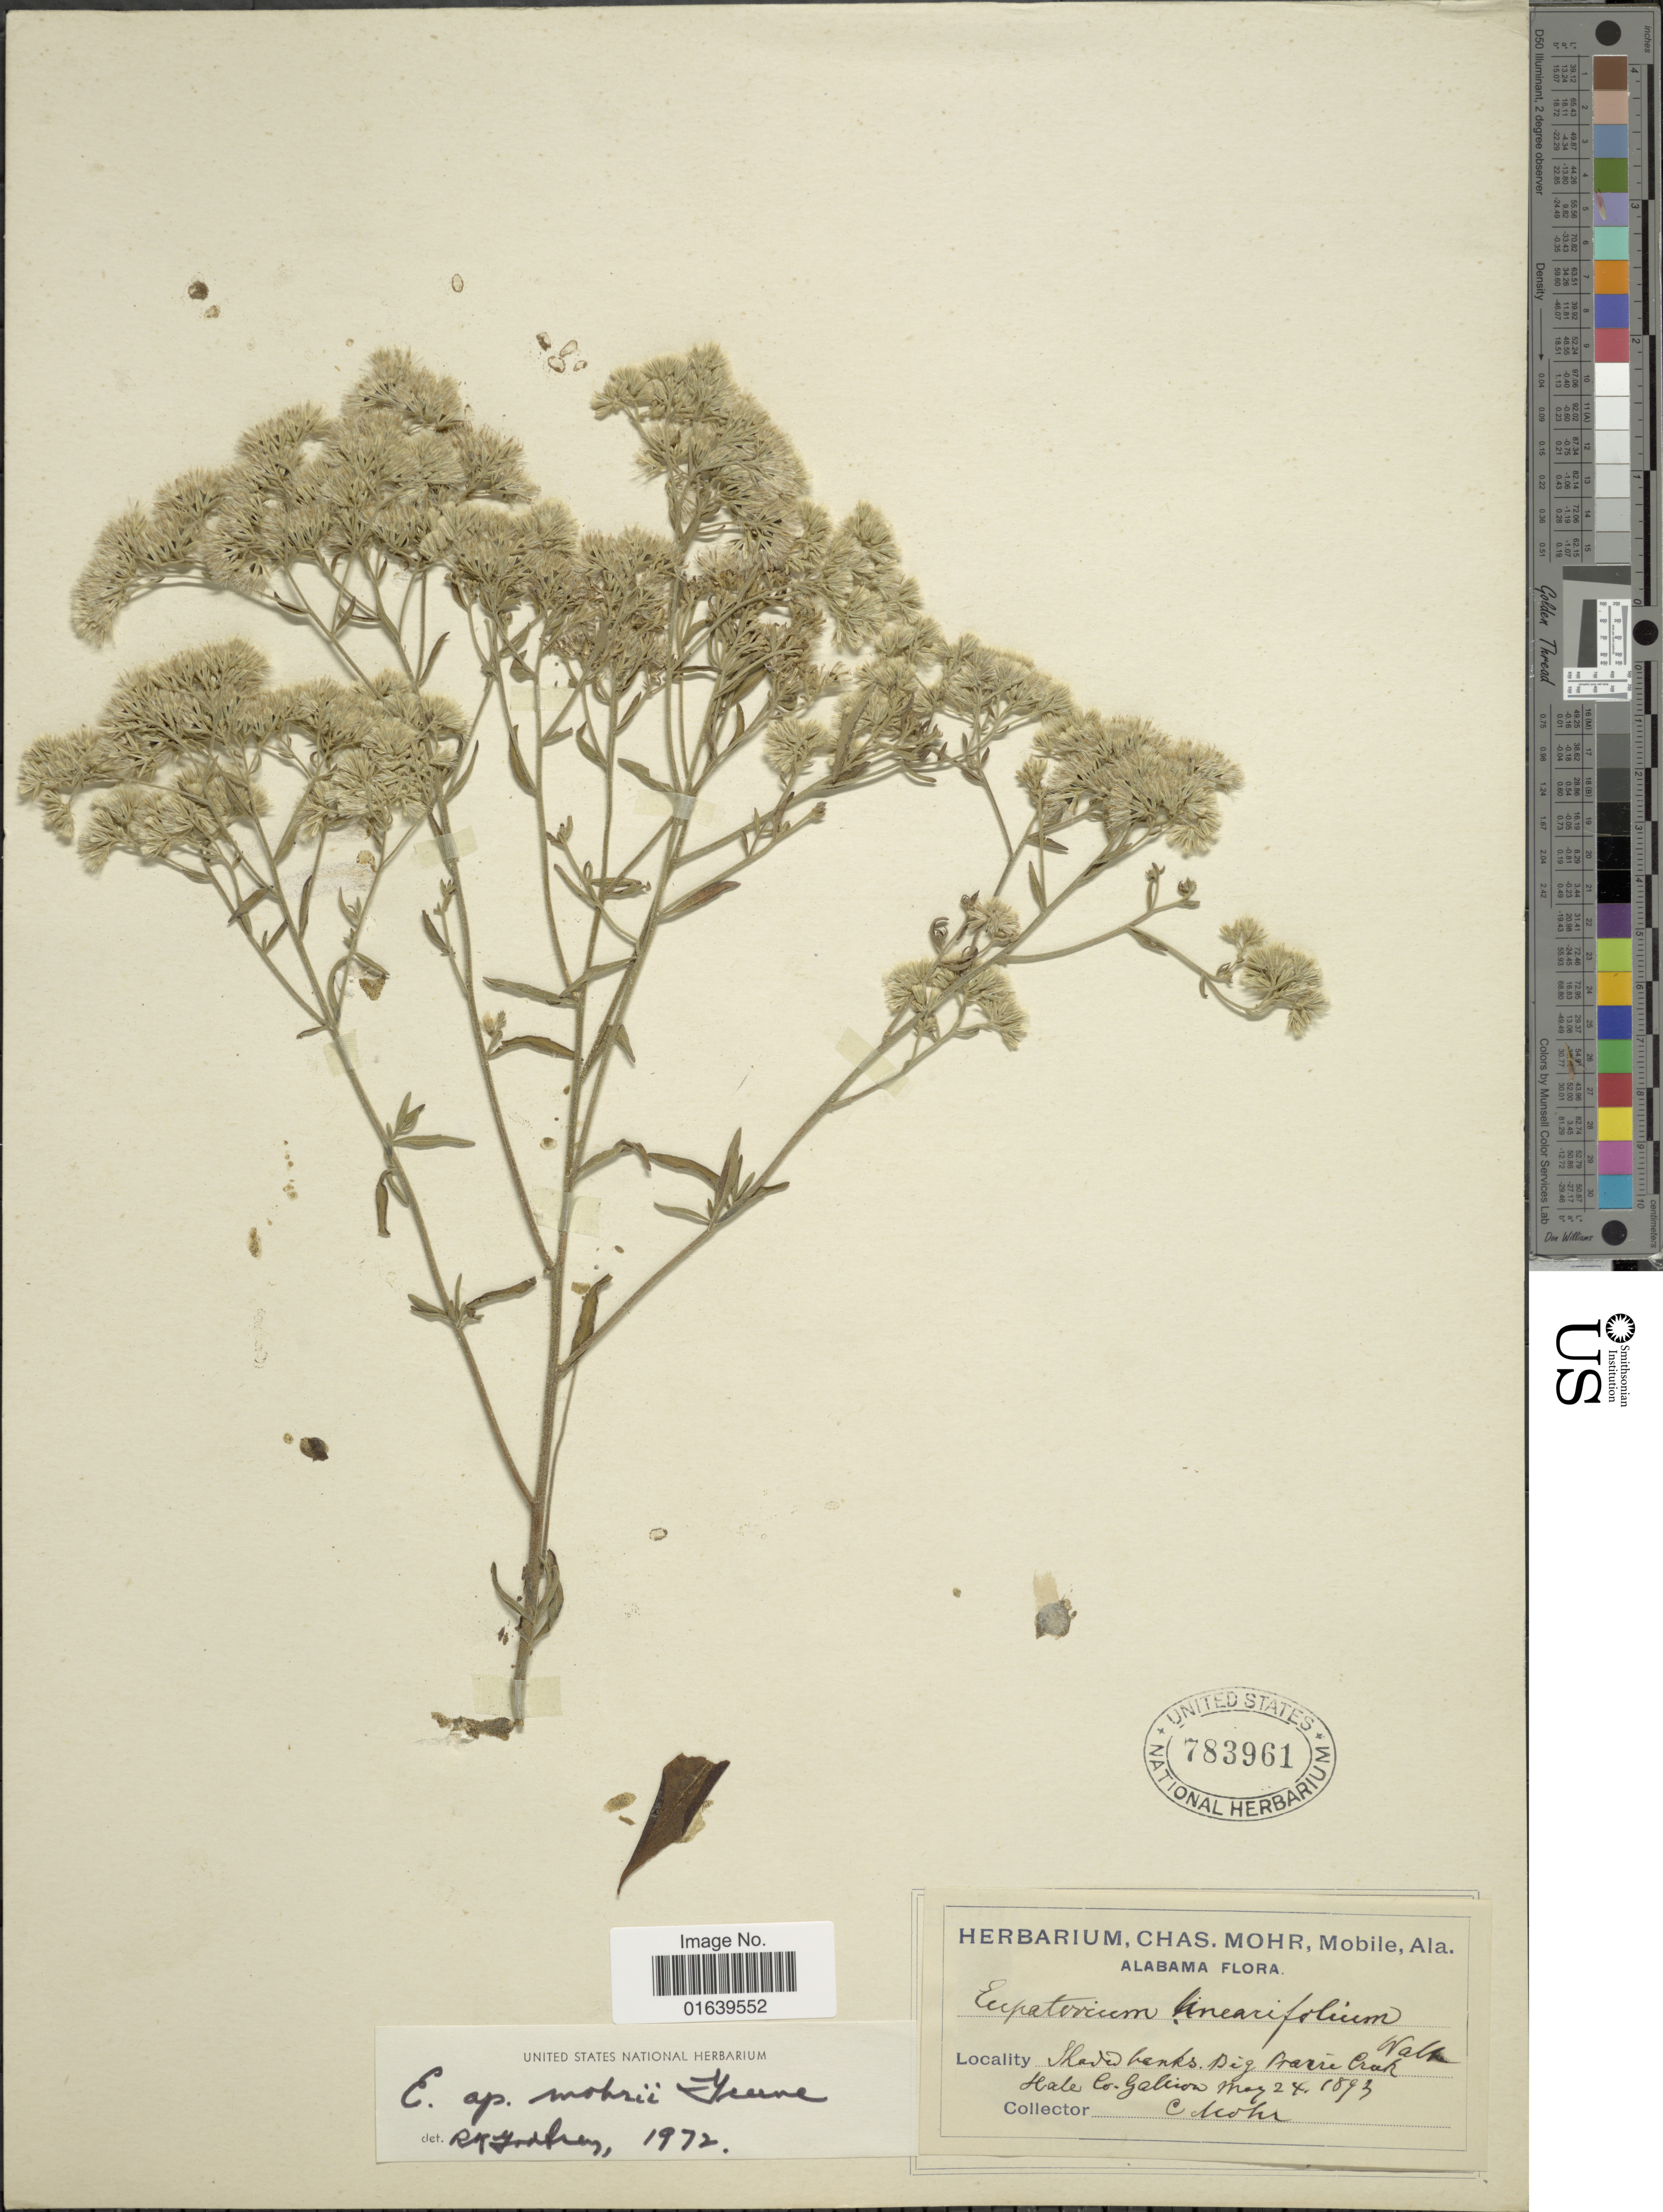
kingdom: Plantae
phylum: Tracheophyta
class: Magnoliopsida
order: Asterales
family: Asteraceae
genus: Eupatorium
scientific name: Eupatorium mohrii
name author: Greene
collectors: C. T. Mohr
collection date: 1893-05-24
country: United States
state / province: Alabama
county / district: Hale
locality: Shaded banks, Big Prairie Creek, Gallion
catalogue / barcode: US 783961